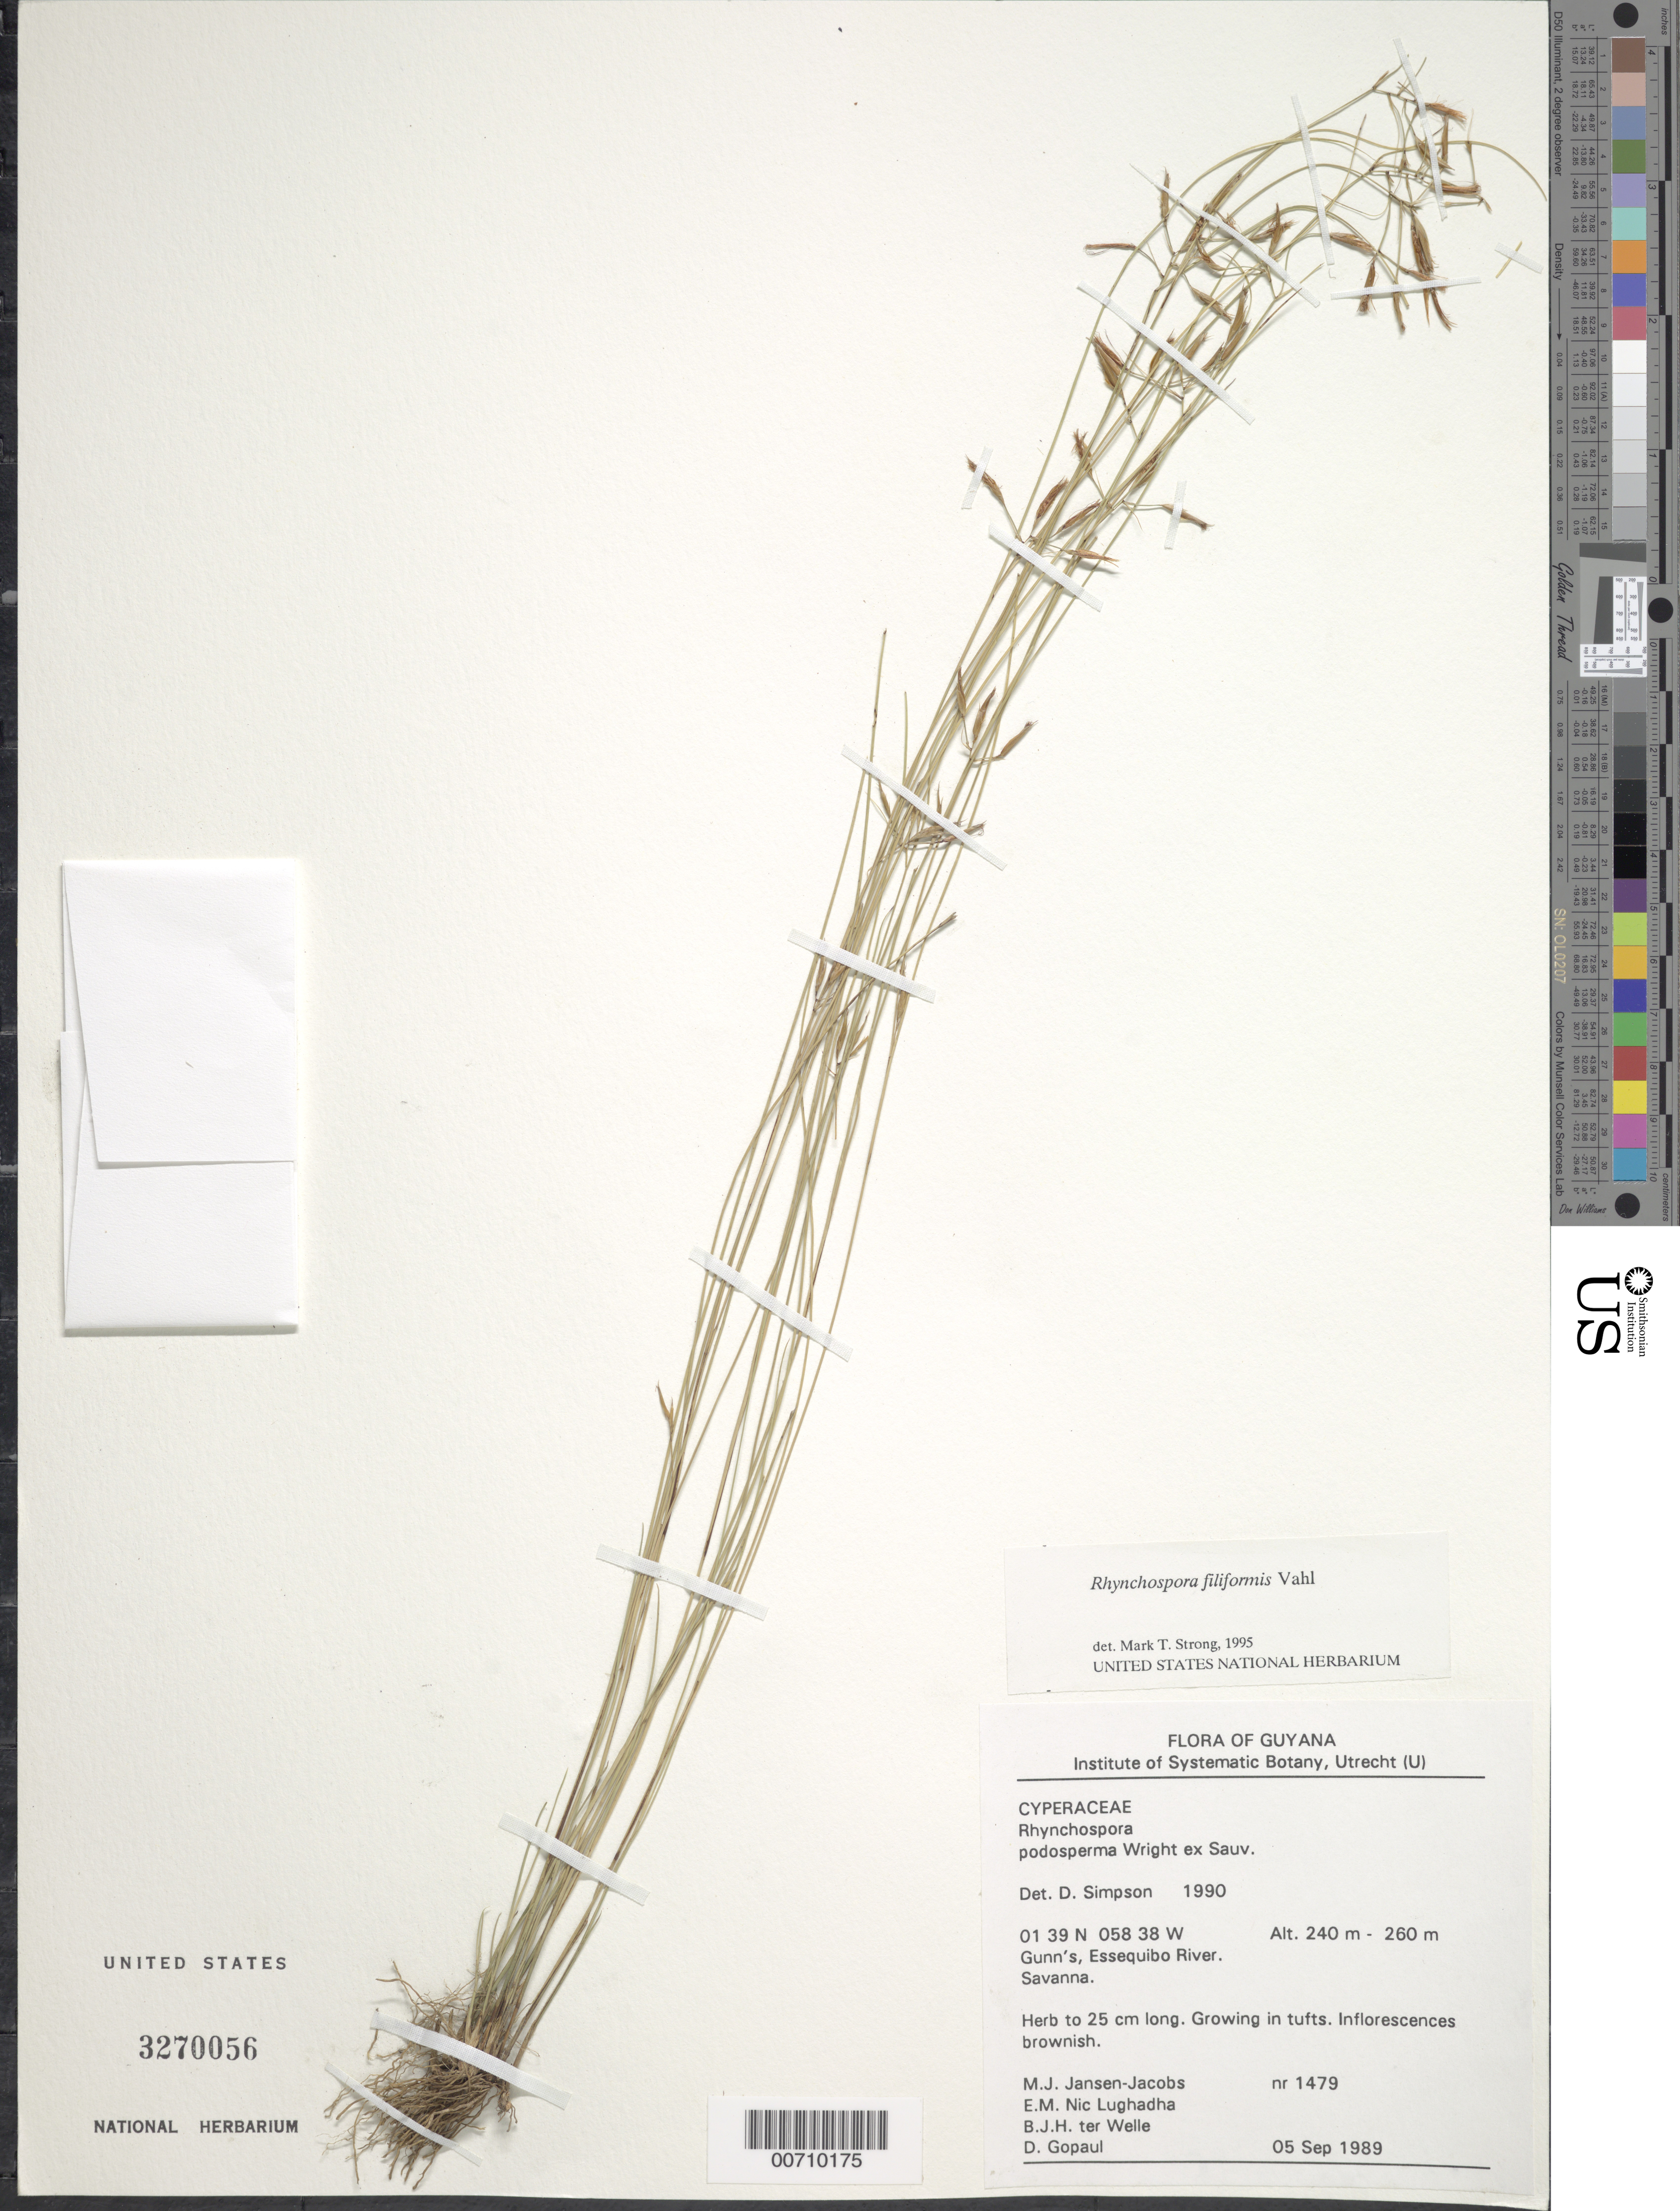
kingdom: Plantae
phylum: Tracheophyta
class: Liliopsida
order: Poales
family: Cyperaceae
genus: Rhynchospora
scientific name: Rhynchospora filiformis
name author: Vahl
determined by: Strong, M. T., (US), Smithsonian Institution - National Museum of Natural History (UNITED STATES)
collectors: M. J. Jansen-Jacobs, E. Nic Lughadha, B. Welle & D. Gopaul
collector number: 1479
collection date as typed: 5-Sep-89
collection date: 1989-09-05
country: Guyana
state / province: U. Takutu-U. Essequibo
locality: Gunn's, Essequibo River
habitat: Savanna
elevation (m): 240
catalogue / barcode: US 3270056